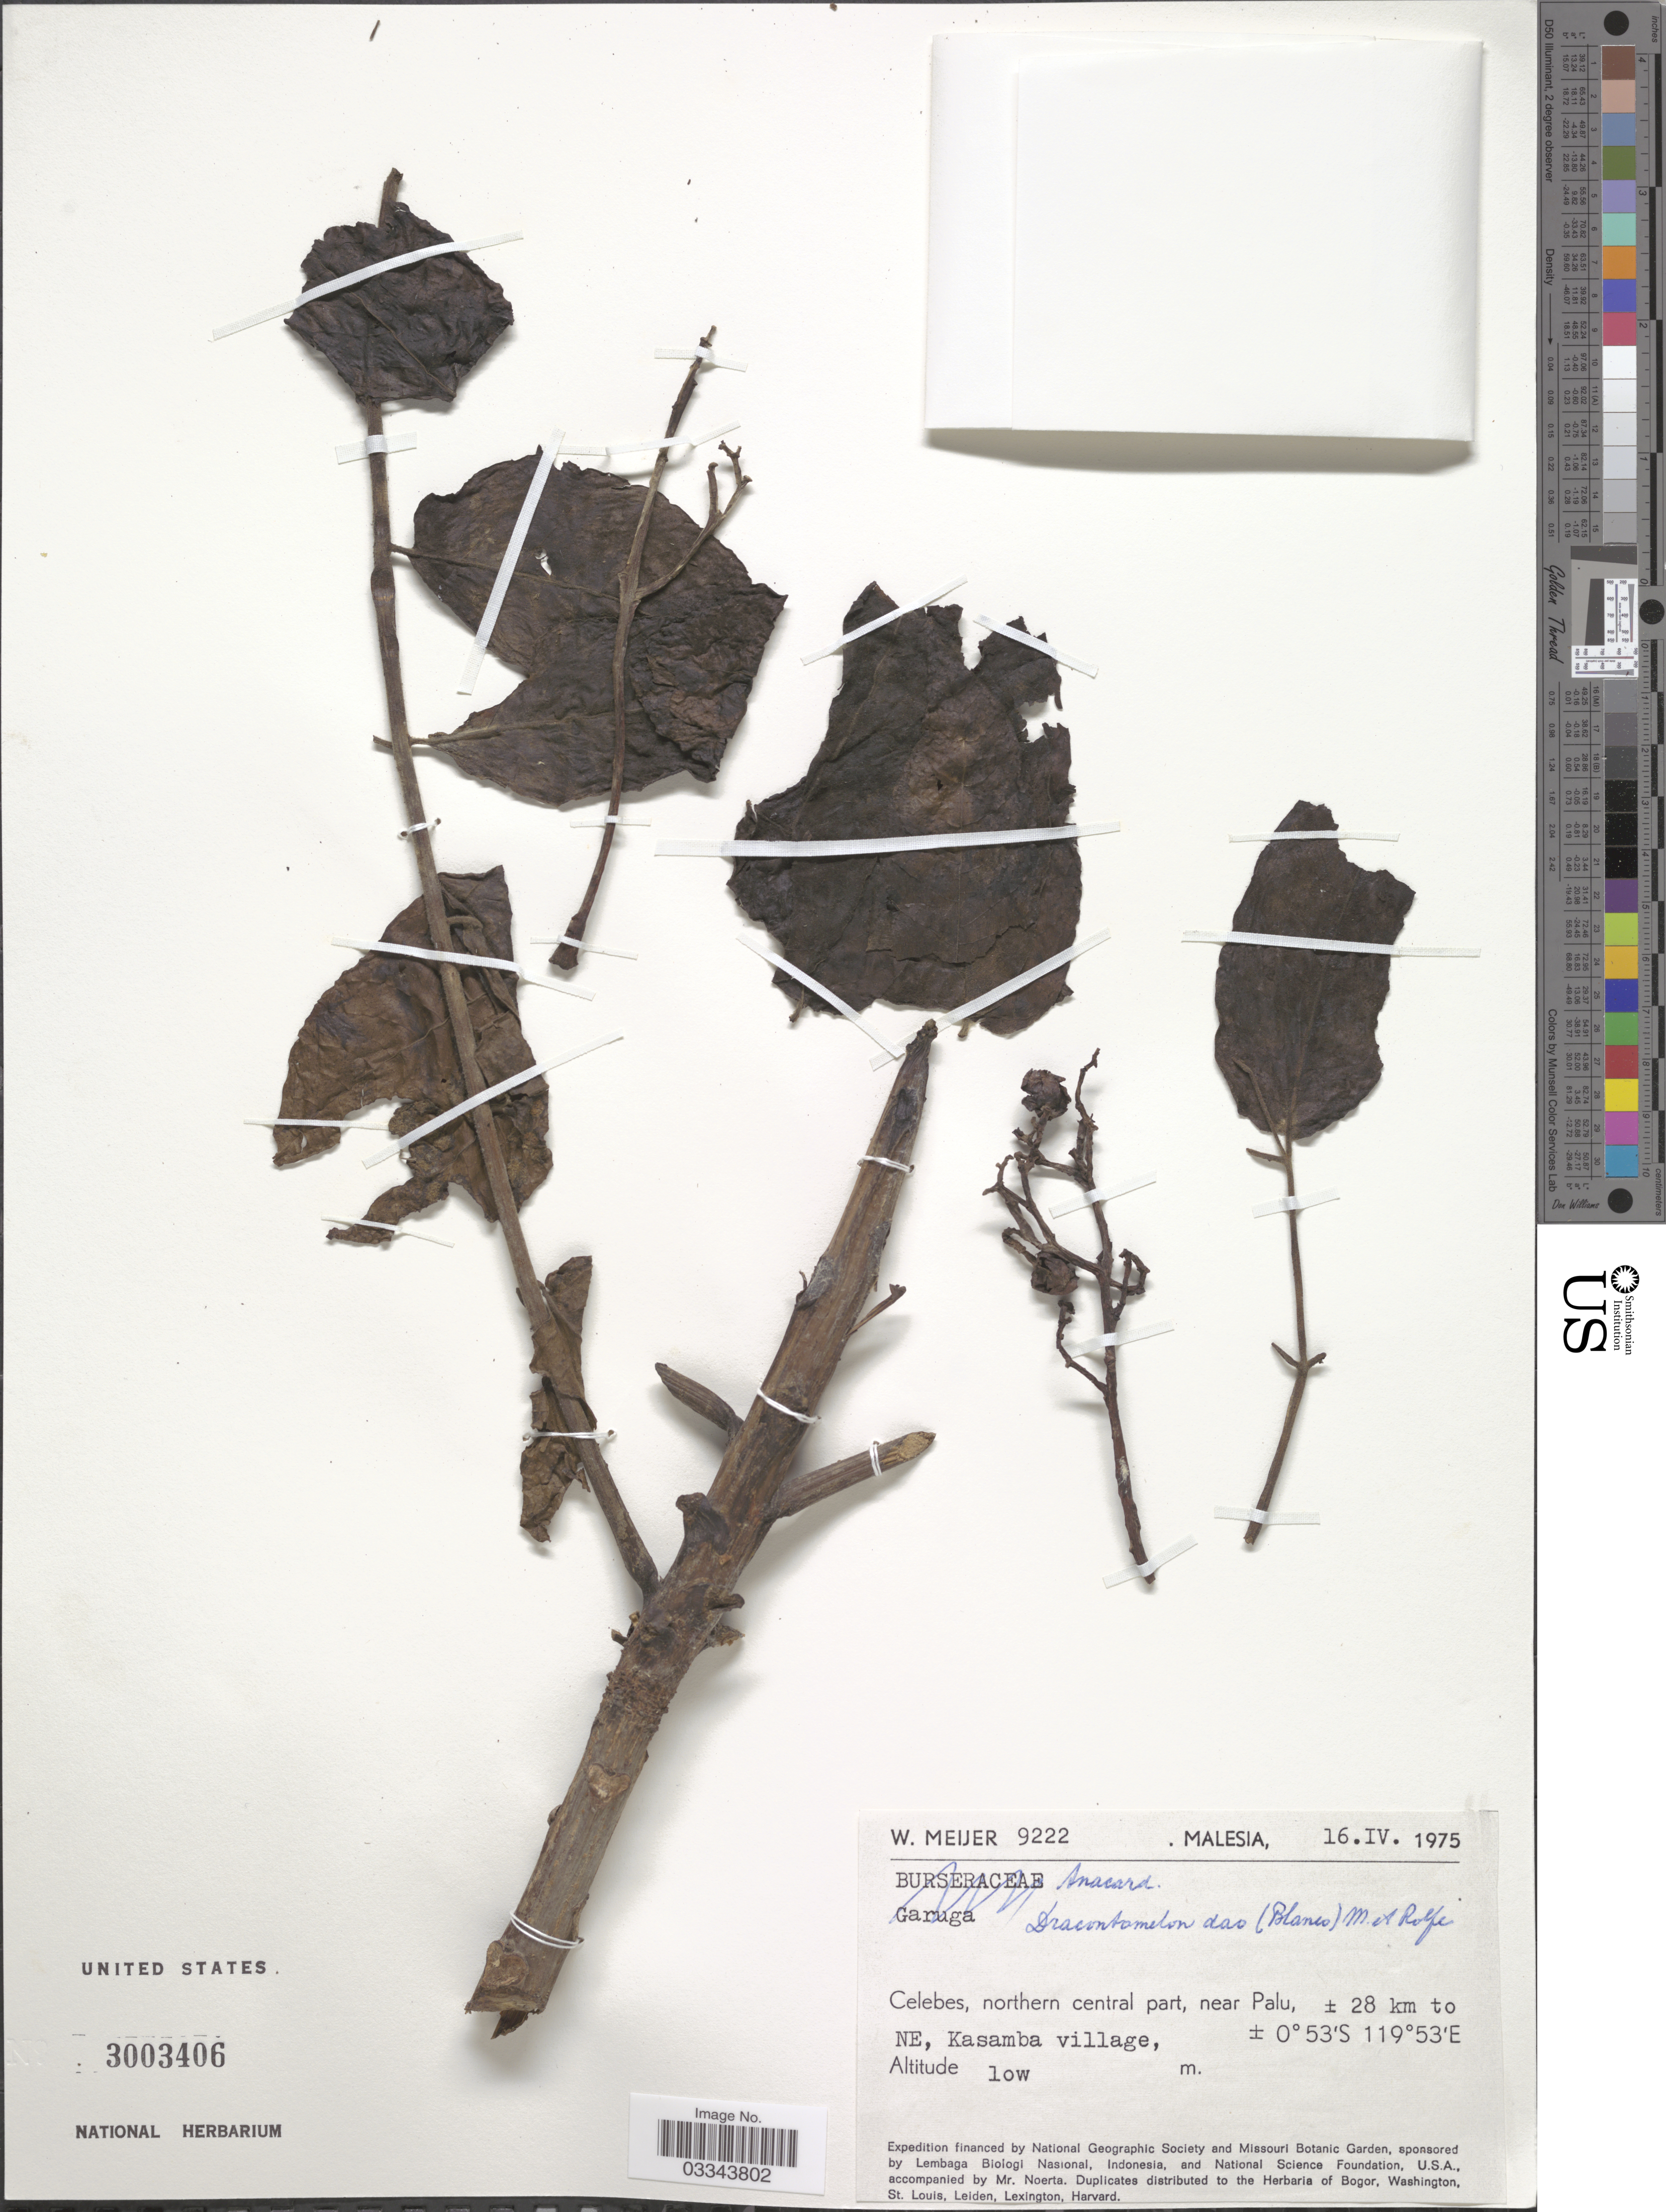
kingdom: Plantae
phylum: Tracheophyta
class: Magnoliopsida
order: Sapindales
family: Anacardiaceae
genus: Dracontomelon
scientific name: Dracontomelon dao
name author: (Blanco) Merr. & Rolfe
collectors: W. Meijer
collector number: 9222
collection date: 1975-04-16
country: Malaysia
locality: Malesia. Celebes, northern central part, near Palu, ± 28 km to NE, Kasamba village.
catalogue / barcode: US 3003406